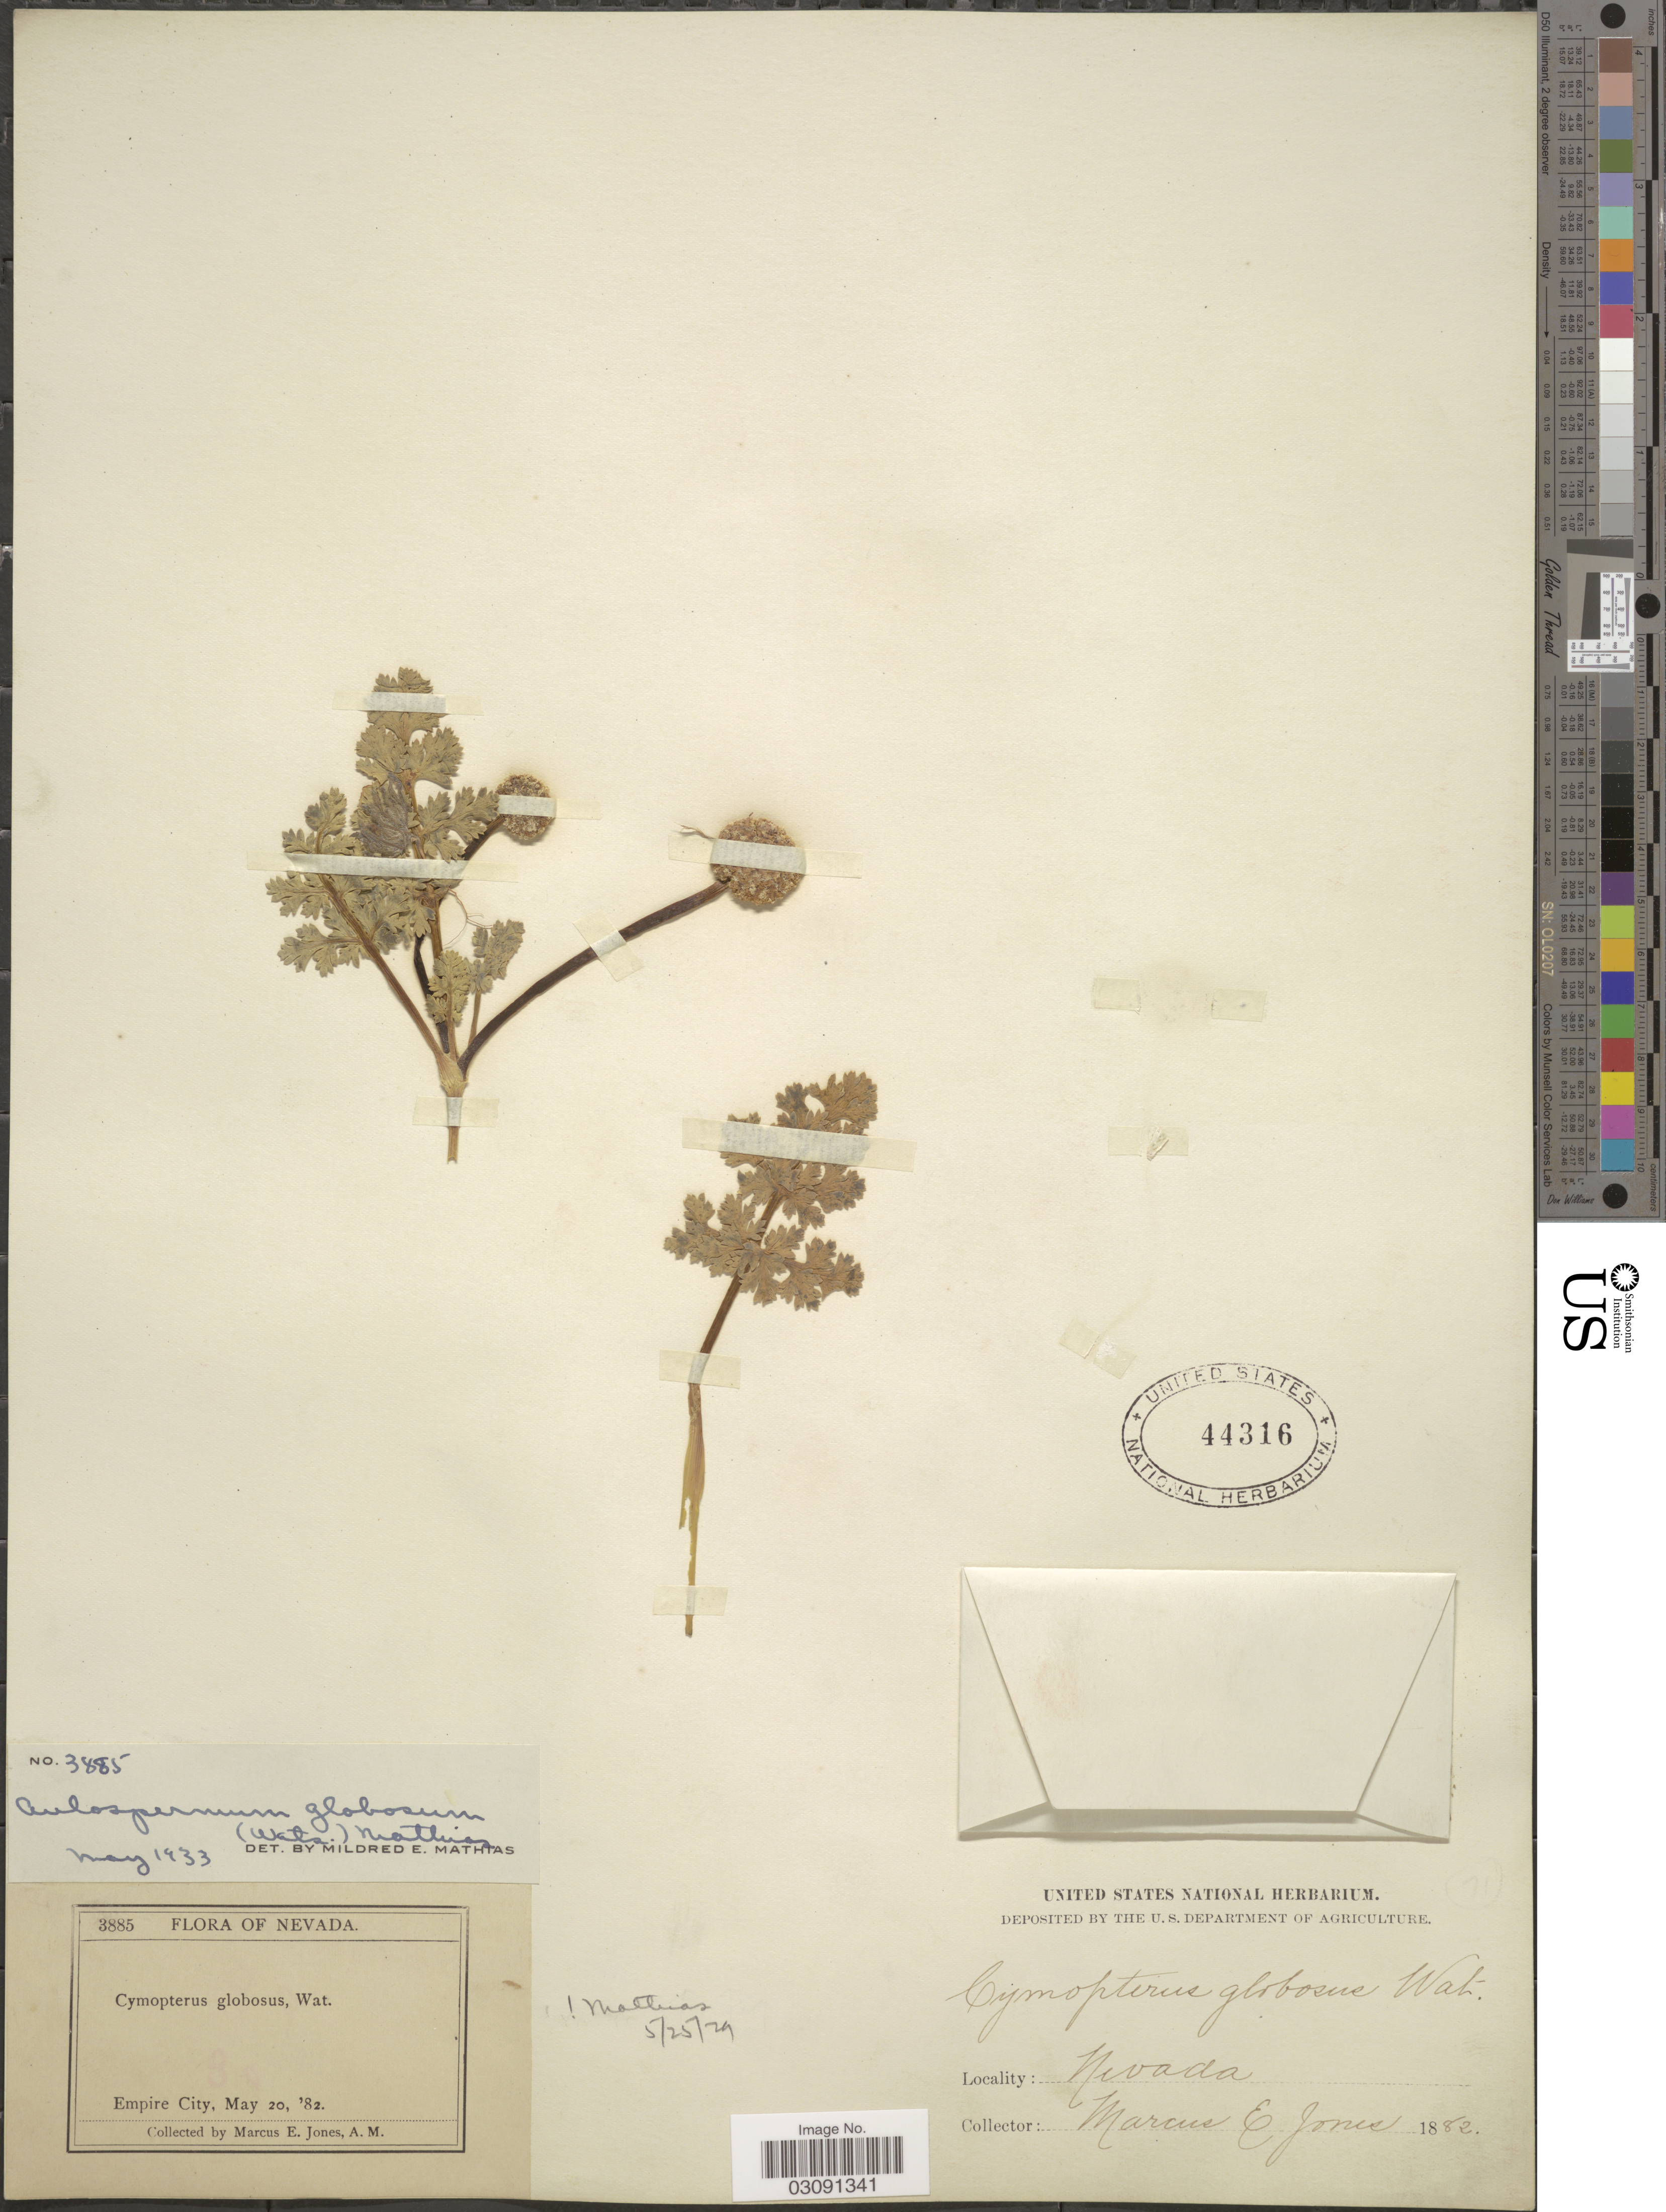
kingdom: Plantae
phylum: Tracheophyta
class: Magnoliopsida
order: Apiales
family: Apiaceae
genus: Cymopterus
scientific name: Cymopterus globosus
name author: (S. Watson) S. Watson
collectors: M. E. Jones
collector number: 3885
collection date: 1882-05-20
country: United States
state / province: Nevada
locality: Empire City.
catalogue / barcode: US 44316